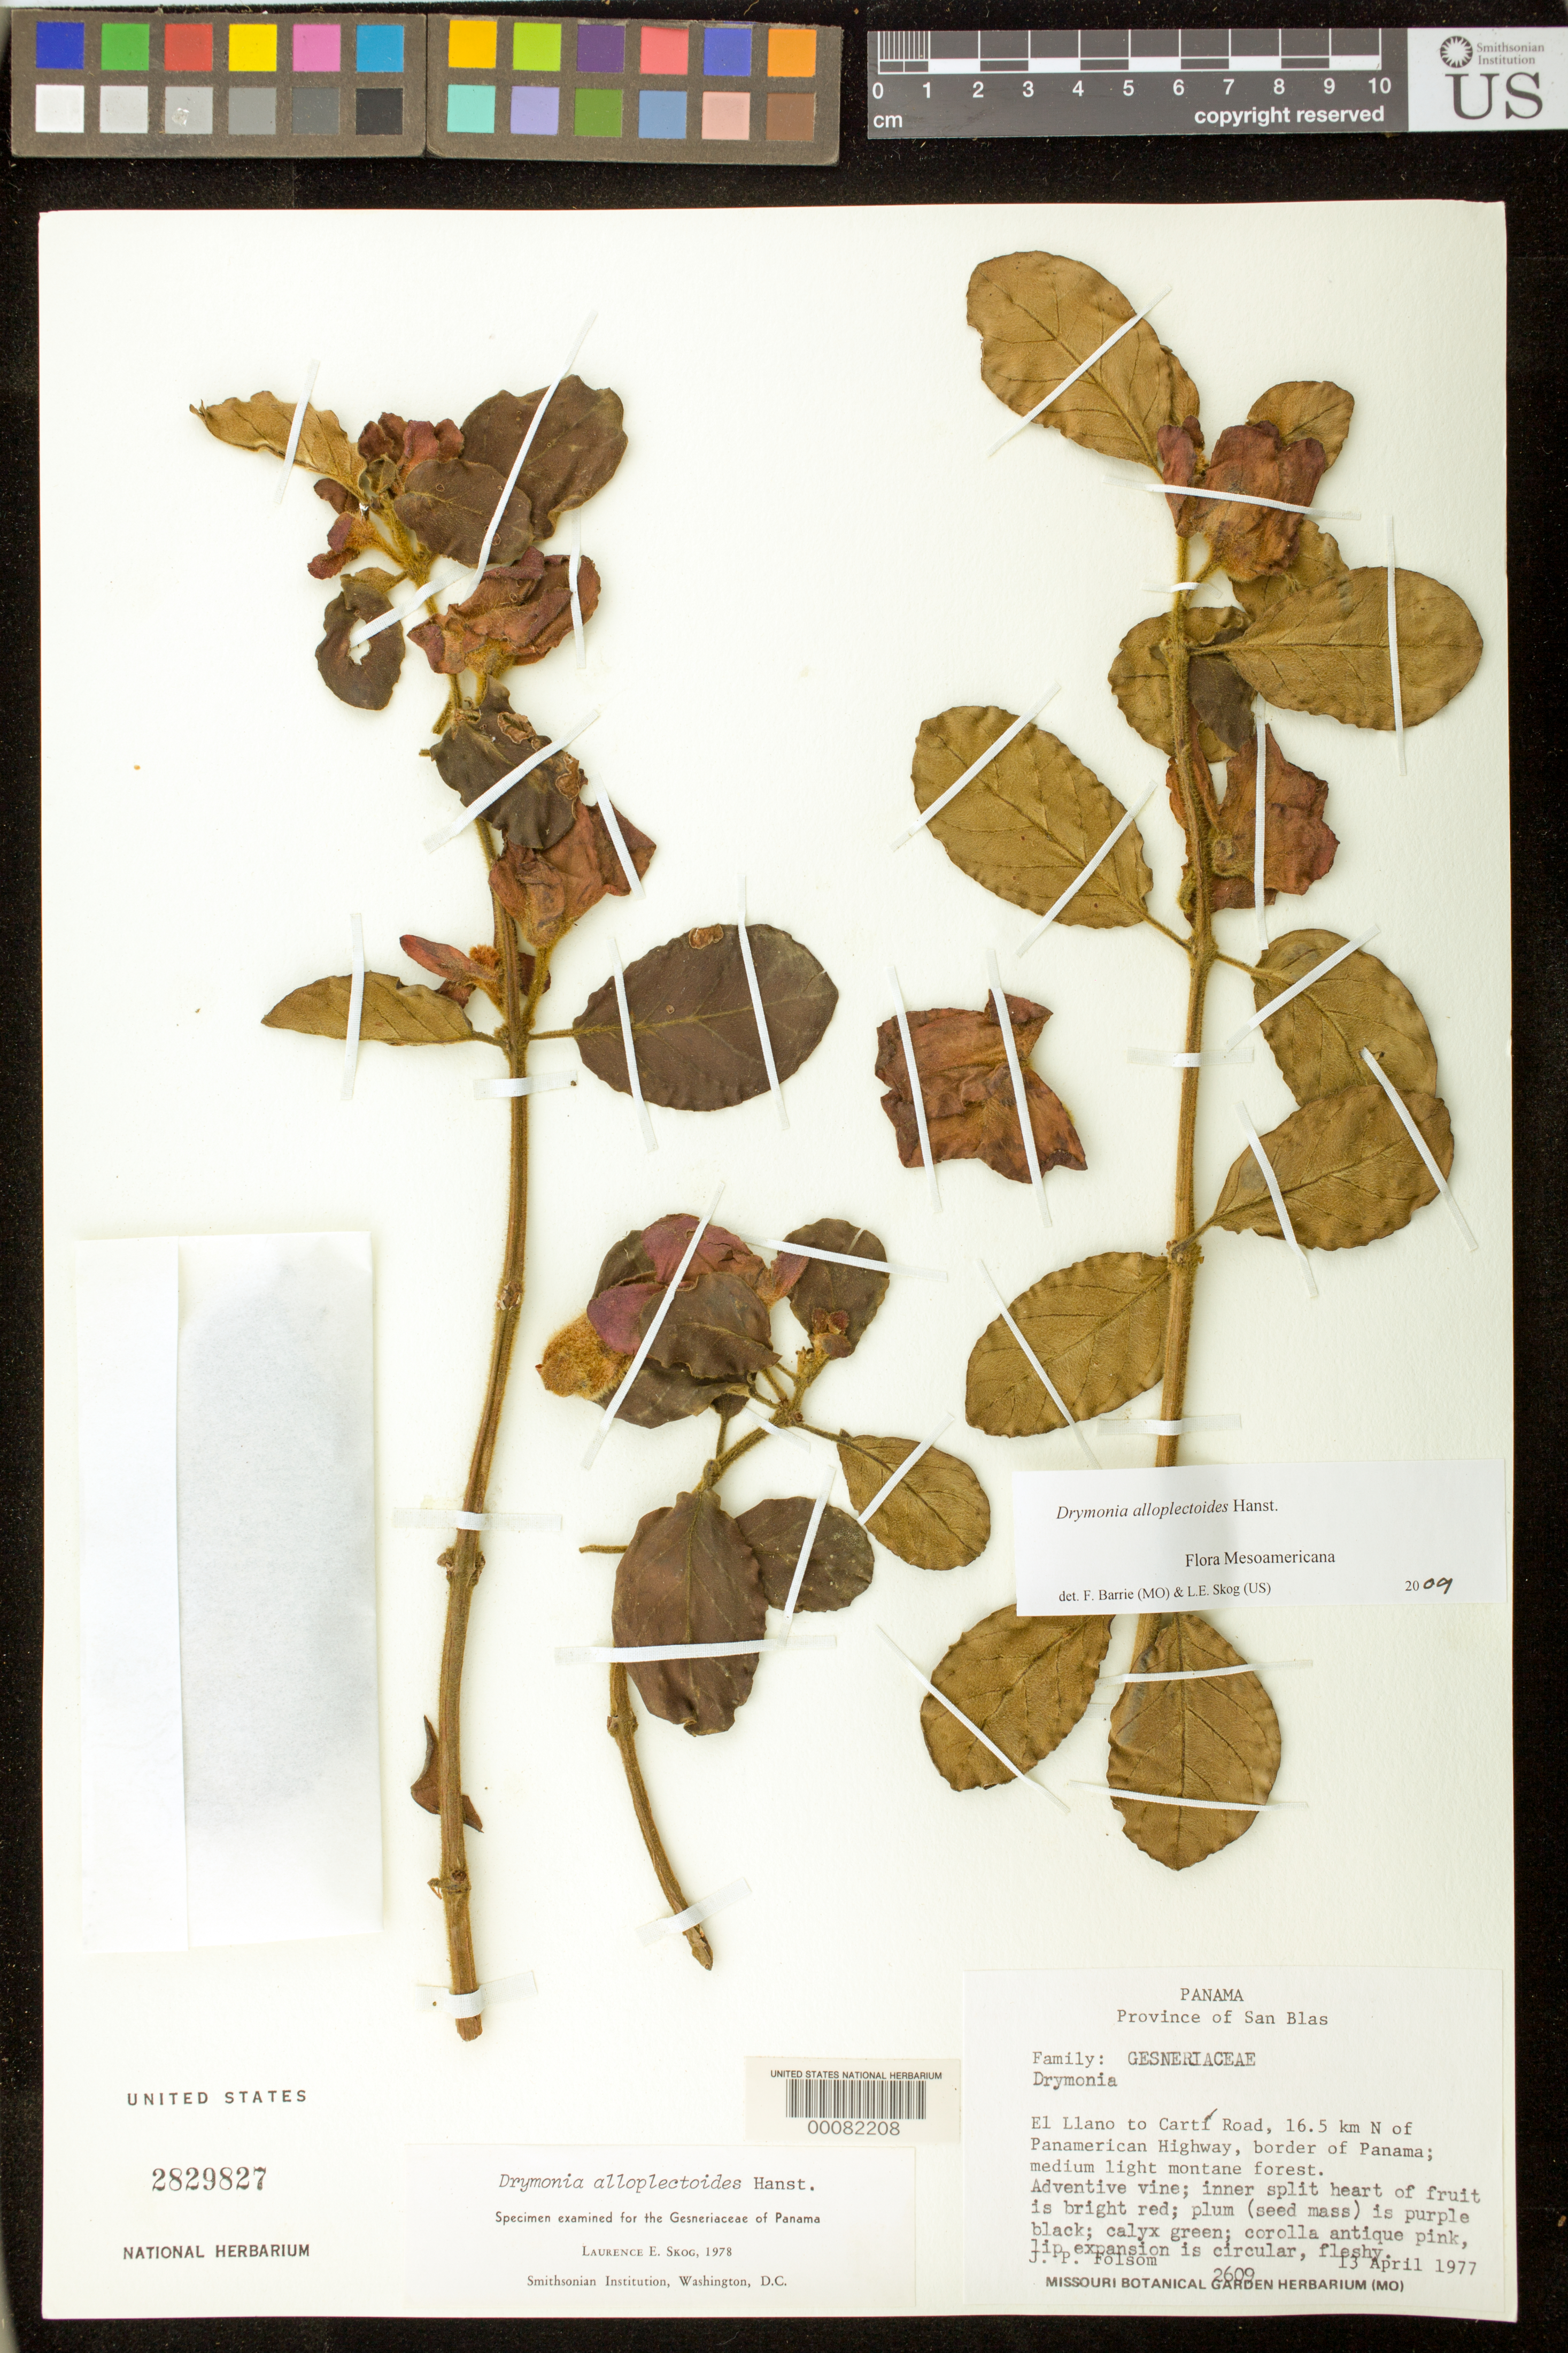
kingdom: Plantae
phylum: Tracheophyta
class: Magnoliopsida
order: Lamiales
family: Gesneriaceae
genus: Drymonia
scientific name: Drymonia alloplectoides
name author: Hanst.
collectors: J. P. Folsom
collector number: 2609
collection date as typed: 13 Apr 1977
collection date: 1977-04-13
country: Panama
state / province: Kuna Yala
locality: El Llano to Carti road, 16.5 km N of Panamerican highway, border of Panama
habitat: Medium light montane forest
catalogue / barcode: US 2829827